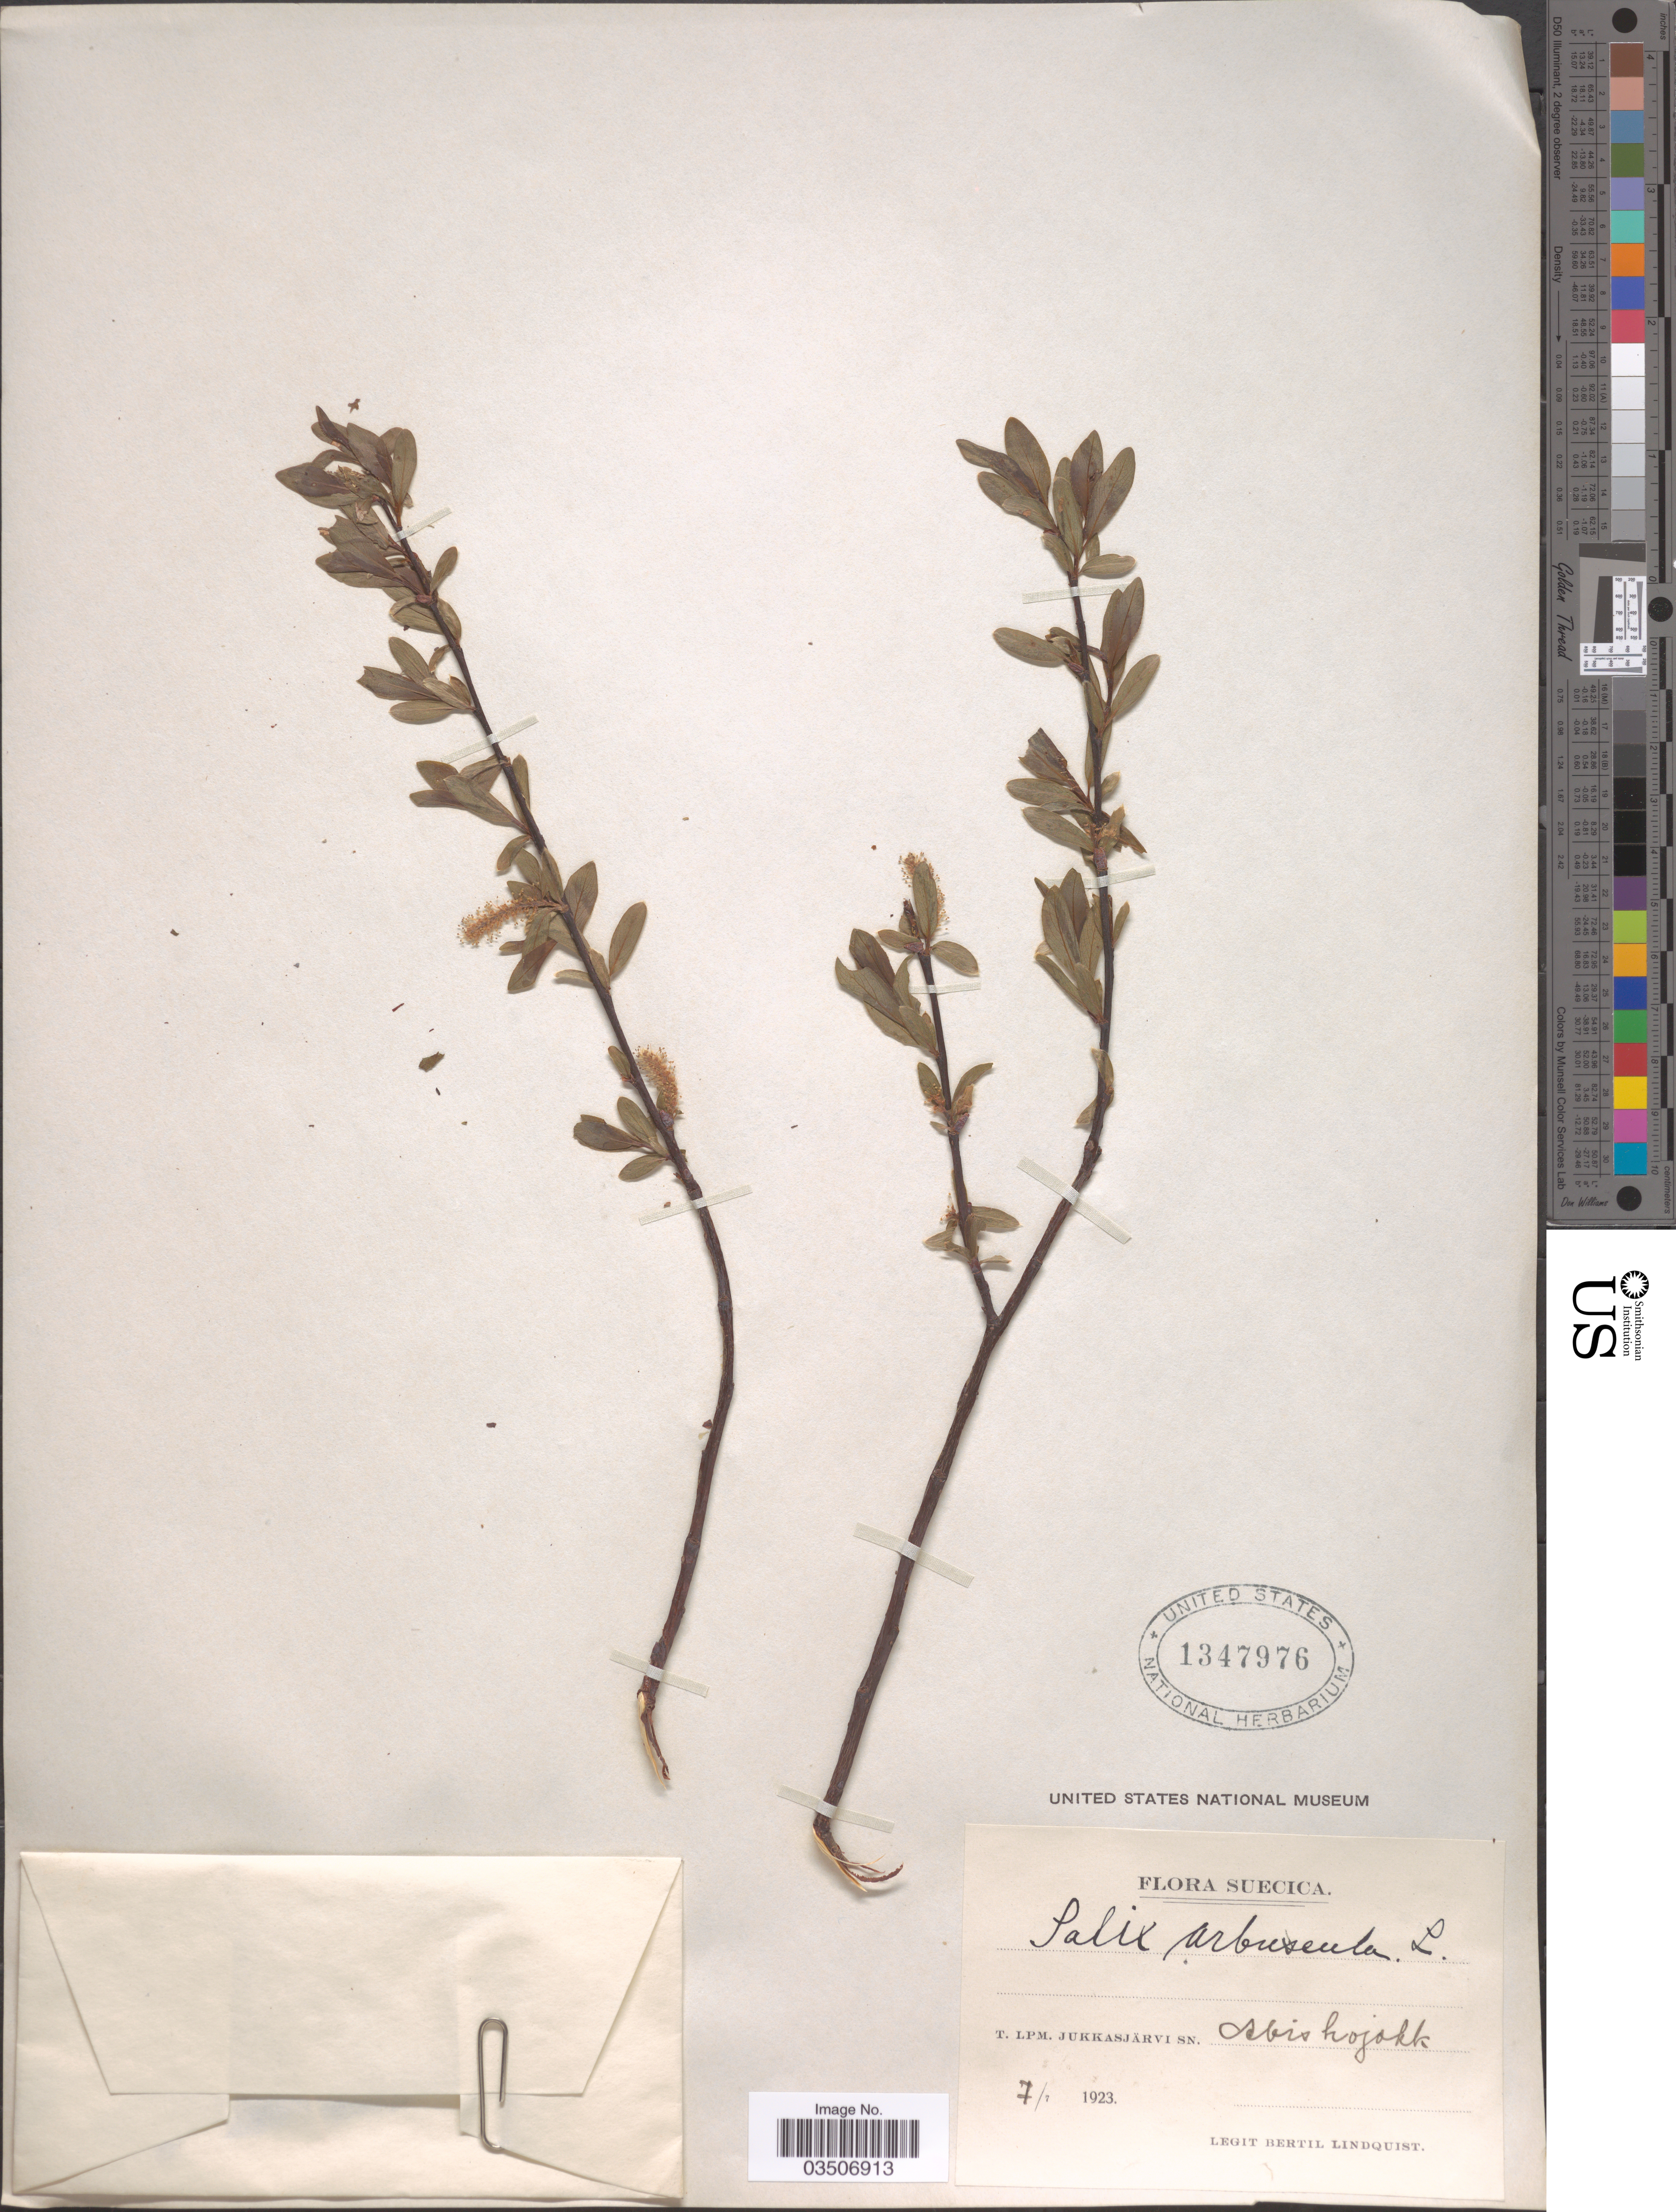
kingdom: Plantae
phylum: Tracheophyta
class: Magnoliopsida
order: Malpighiales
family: Salicaceae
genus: Salix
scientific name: Salix arbuscula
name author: L.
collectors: B. Lindquist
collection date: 1923-07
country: Sweden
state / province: Norrbotten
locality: Suecica. T. LPM. Jukkasjärvi SN. Abis hojokt.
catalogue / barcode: US 1347976